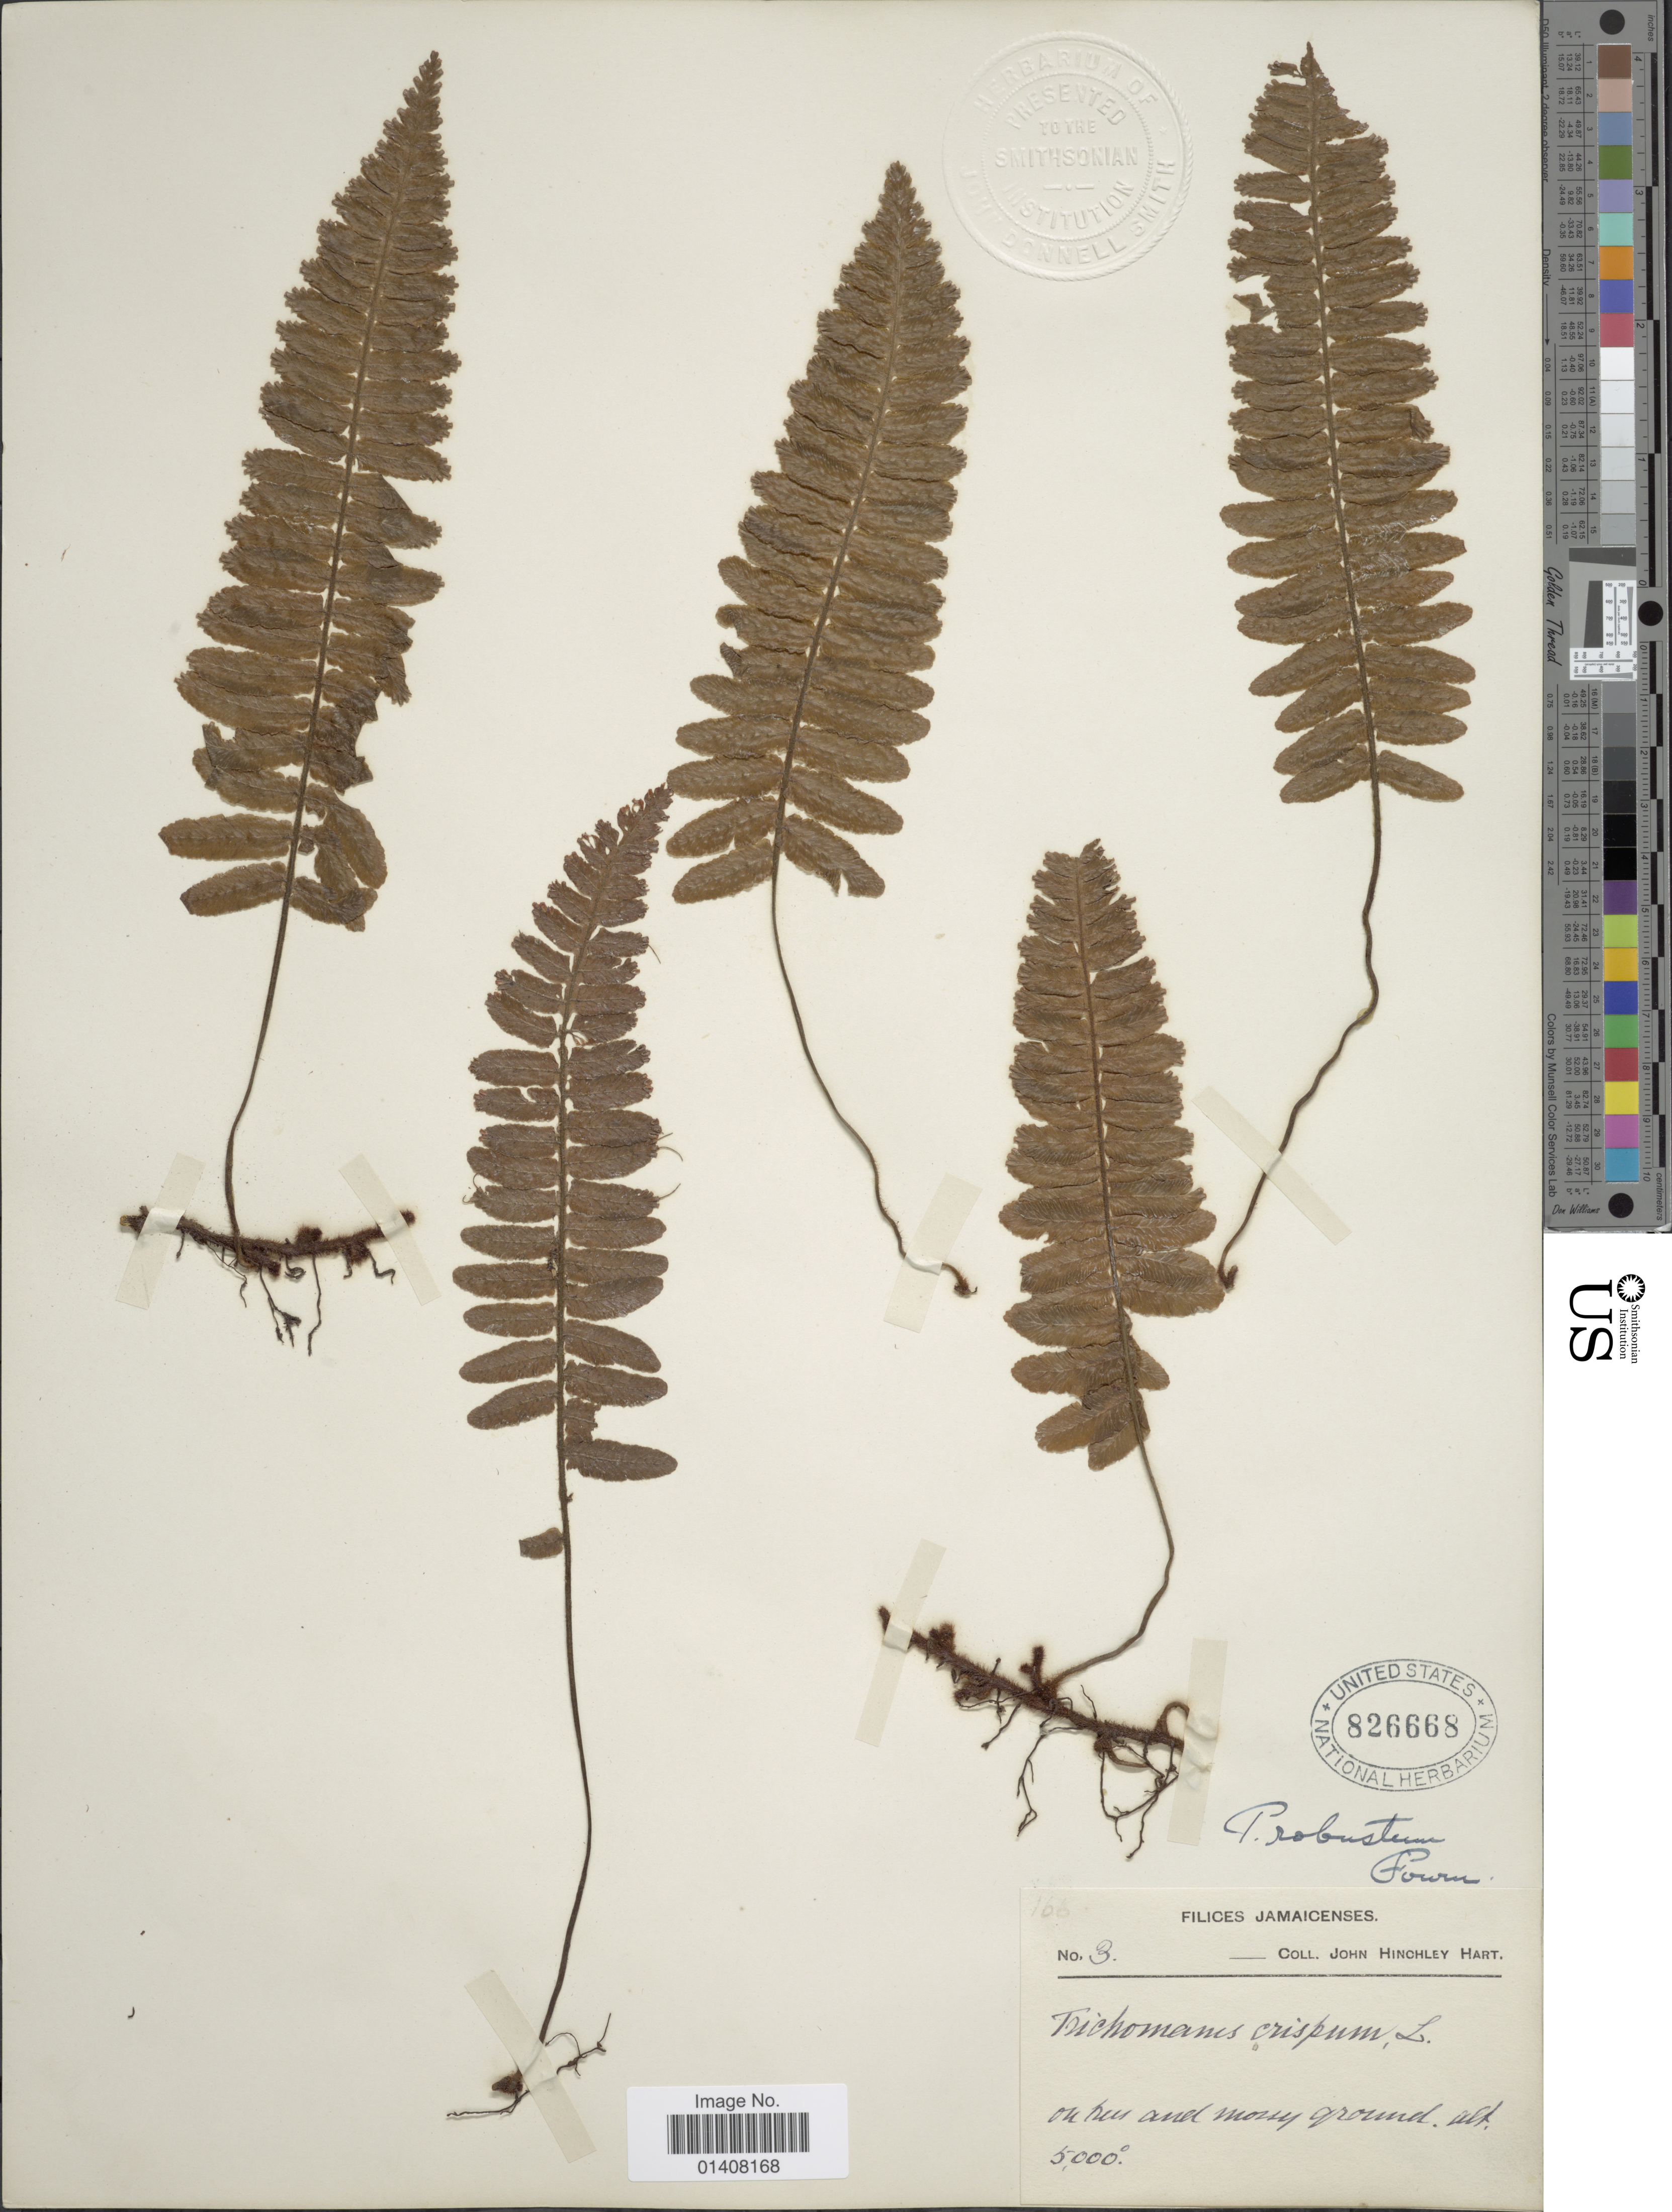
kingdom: Plantae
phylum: Tracheophyta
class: Polypodiopsida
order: Hymenophyllales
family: Hymenophyllaceae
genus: Trichomanes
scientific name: Trichomanes robustum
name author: E. Fourn.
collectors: J. H. Hart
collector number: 3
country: Jamaica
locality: On trees and mossy ground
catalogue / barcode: US 826668